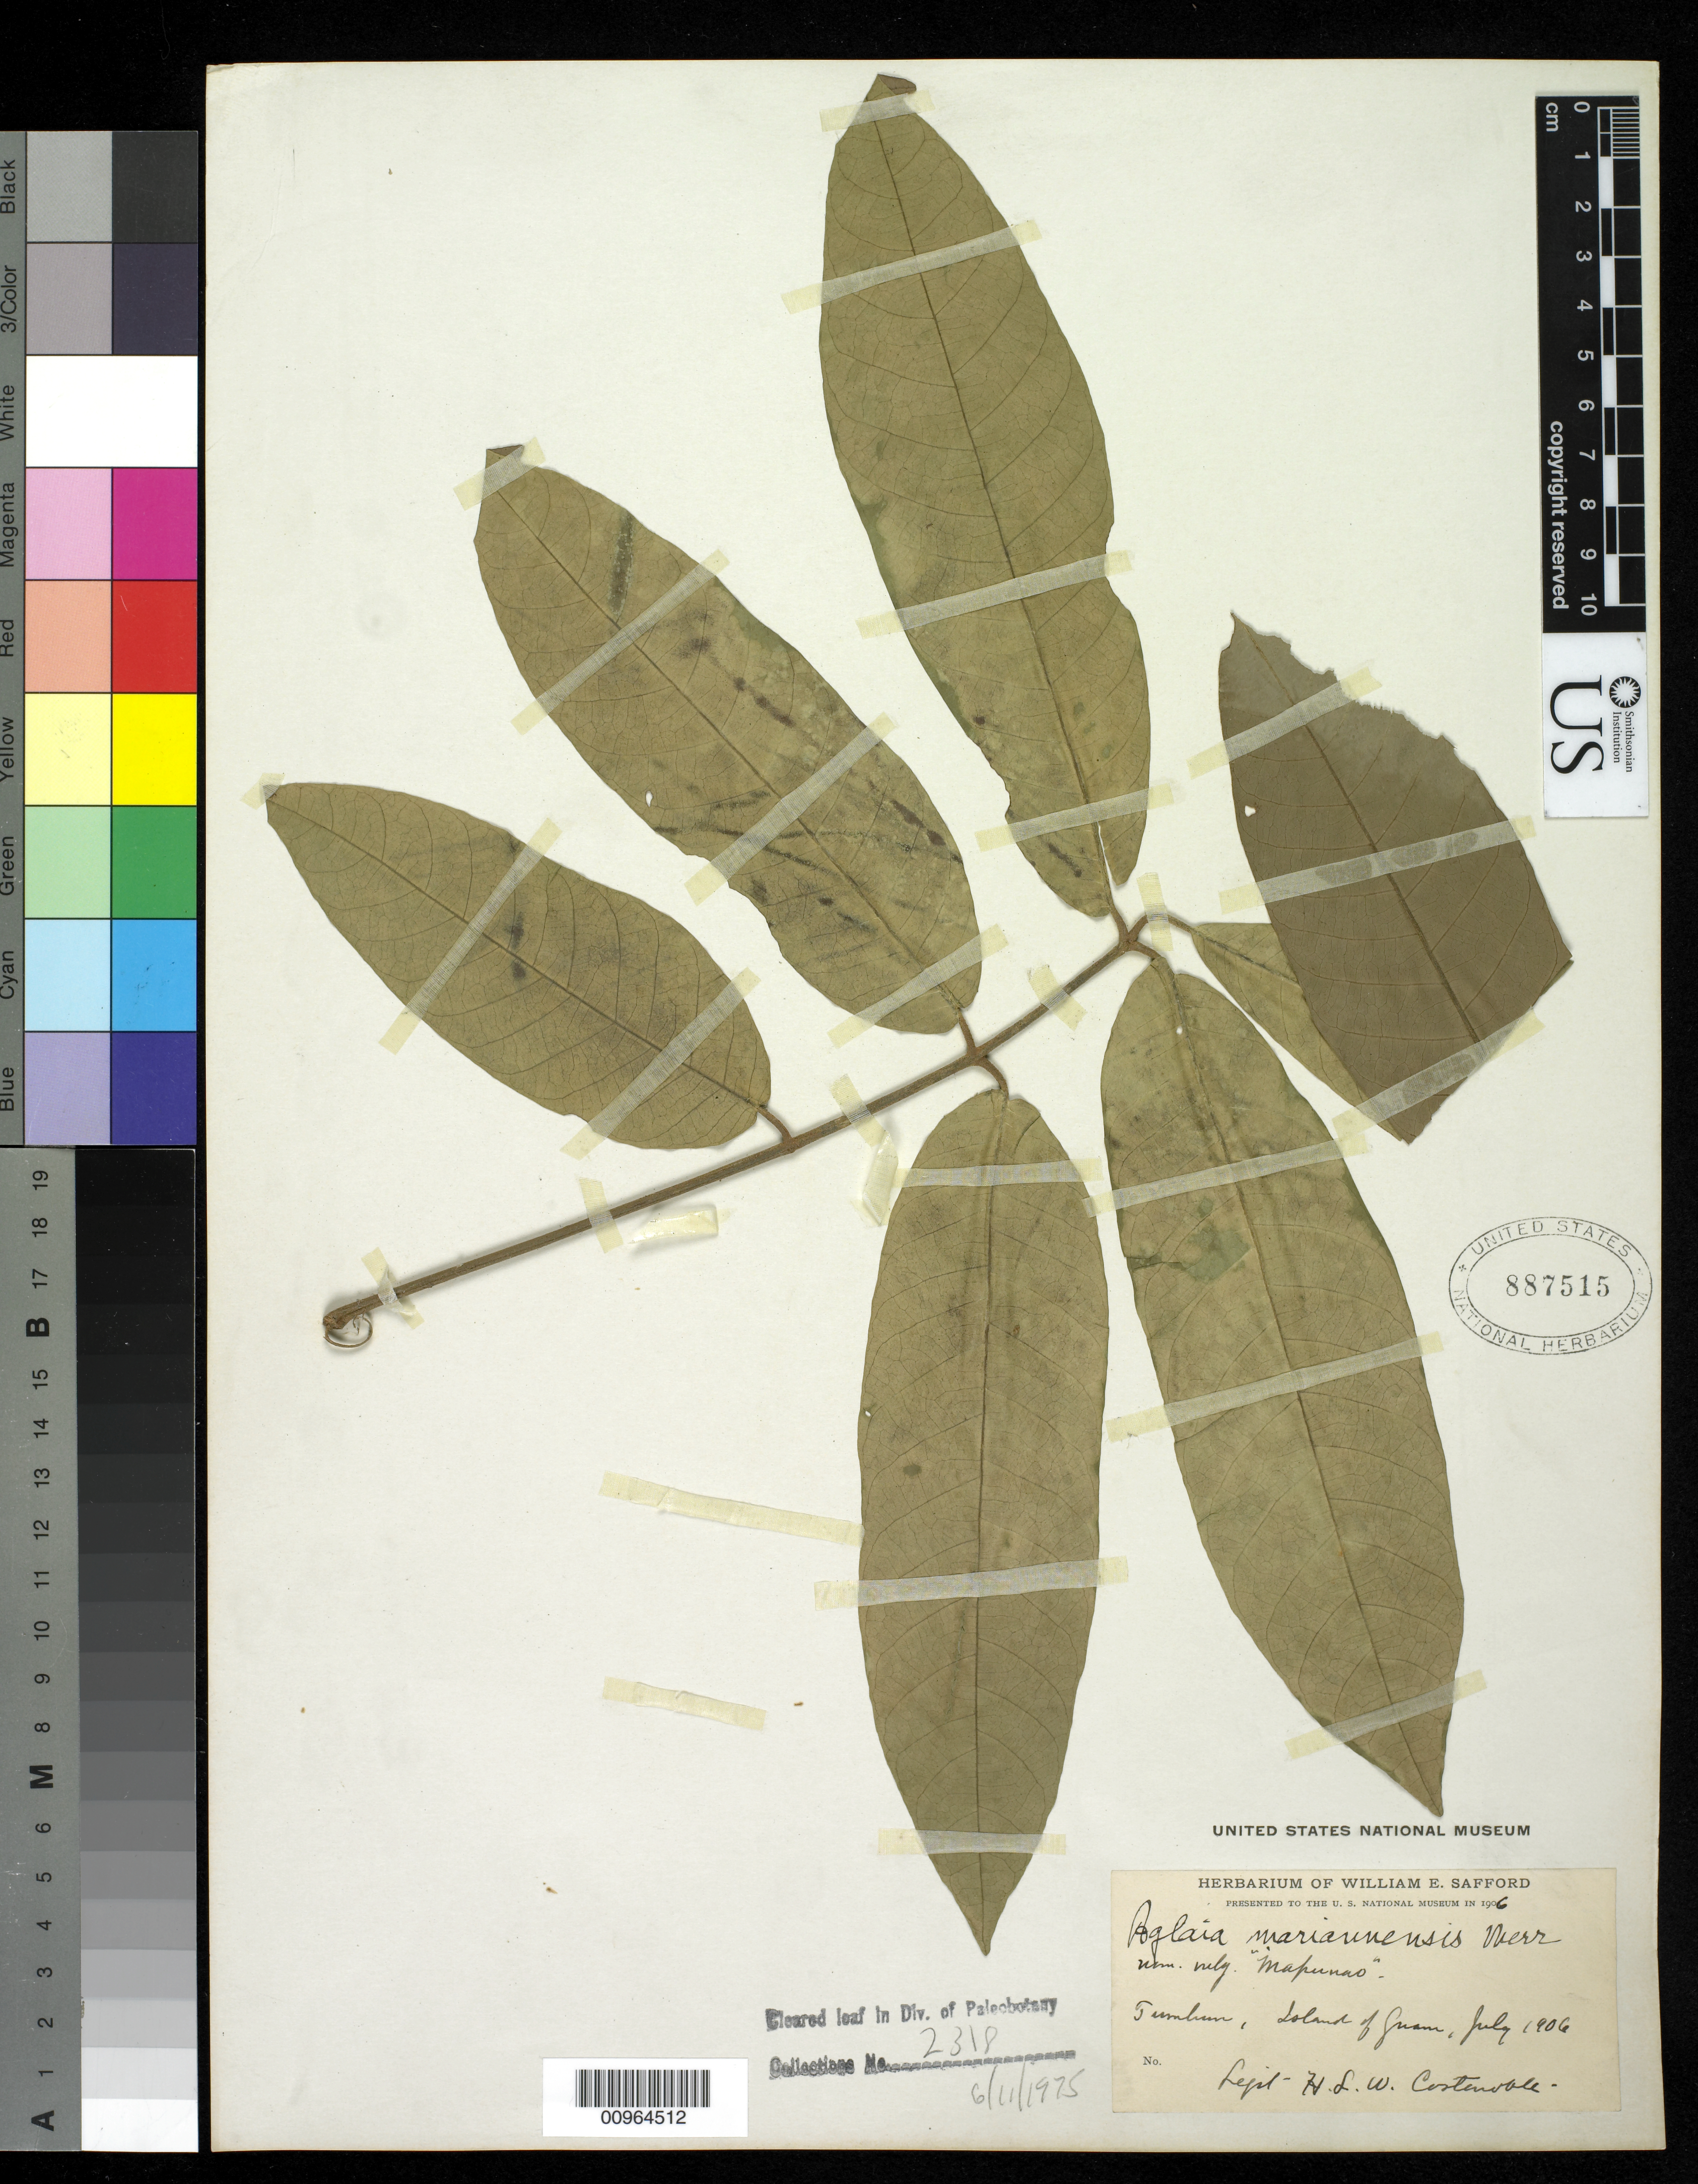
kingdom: Plantae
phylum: Tracheophyta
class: Magnoliopsida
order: Sapindales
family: Meliaceae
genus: Aglaia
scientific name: Aglaia mariannensis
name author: Merr.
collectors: H. Costenoble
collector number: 2318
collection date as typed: Jul 1906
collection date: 1906-07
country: Guam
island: Guam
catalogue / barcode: US 887515